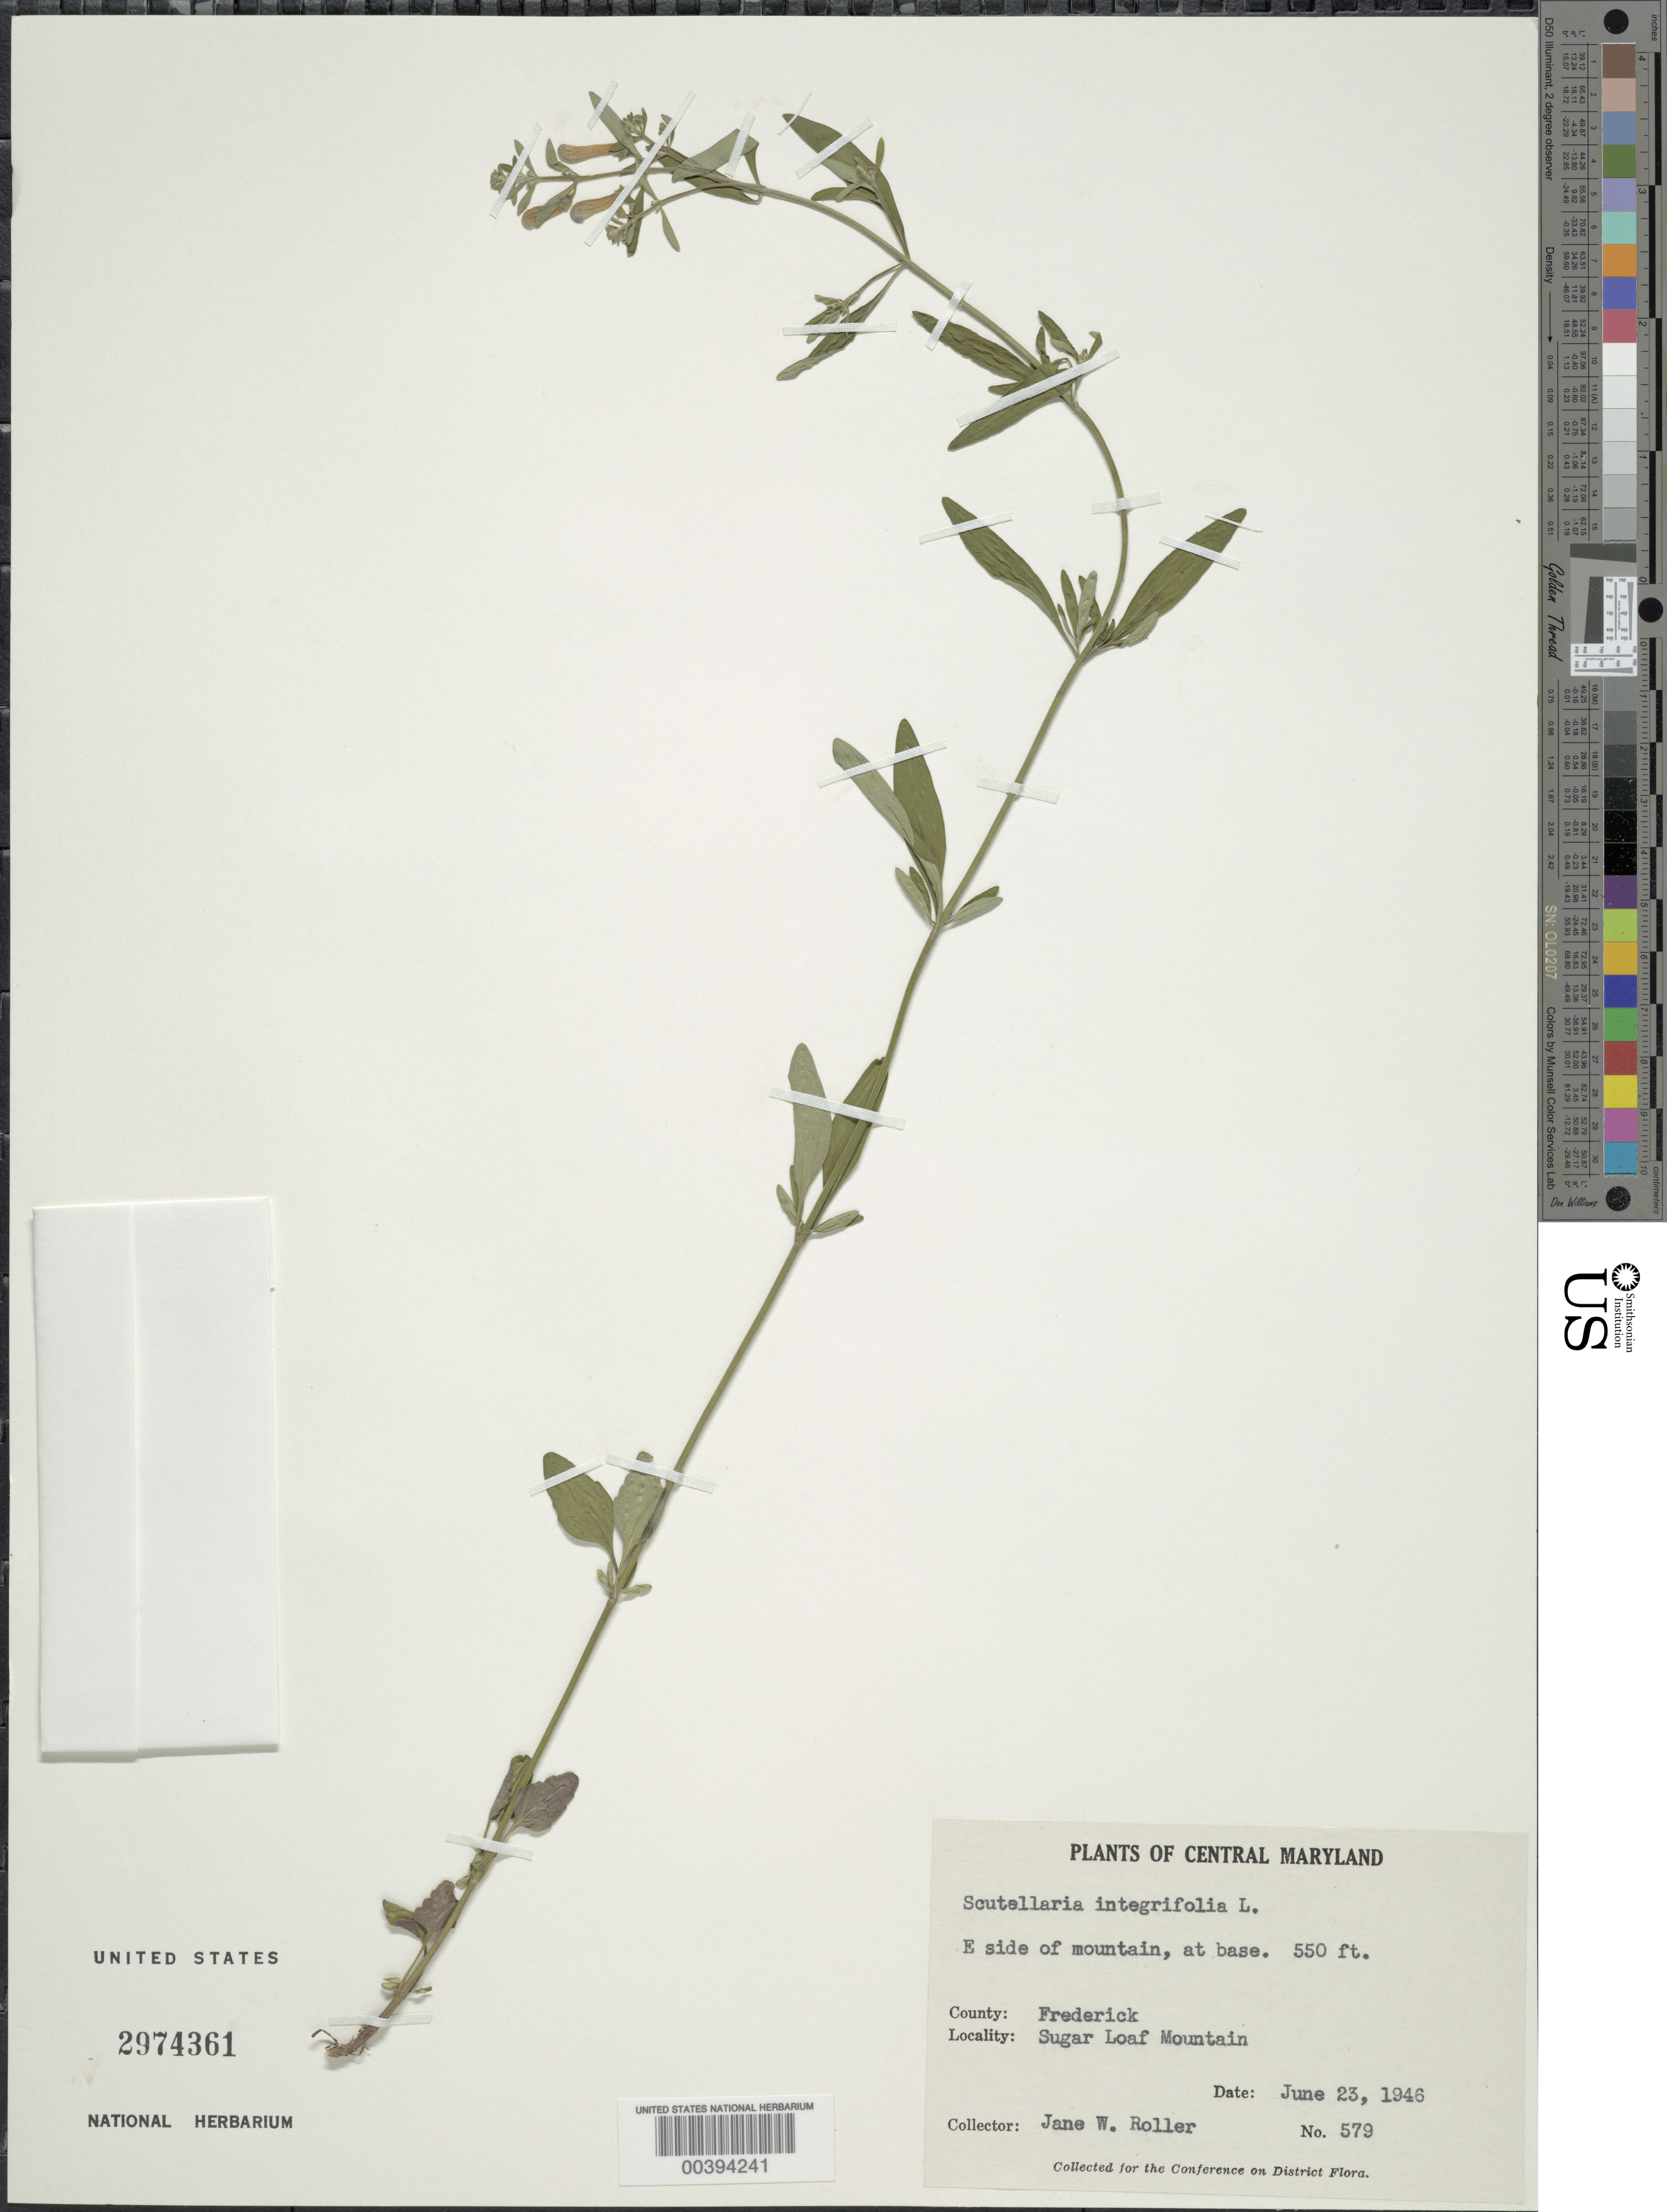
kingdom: Plantae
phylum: Tracheophyta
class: Magnoliopsida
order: Lamiales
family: Lamiaceae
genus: Scutellaria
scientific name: Scutellaria integrifolia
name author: L.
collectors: J. W. Roller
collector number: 579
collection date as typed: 23 Jun 1946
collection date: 1946-06-23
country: United States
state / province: Maryland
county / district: Frederick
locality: Sugar Loaf Mt.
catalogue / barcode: US 2974361